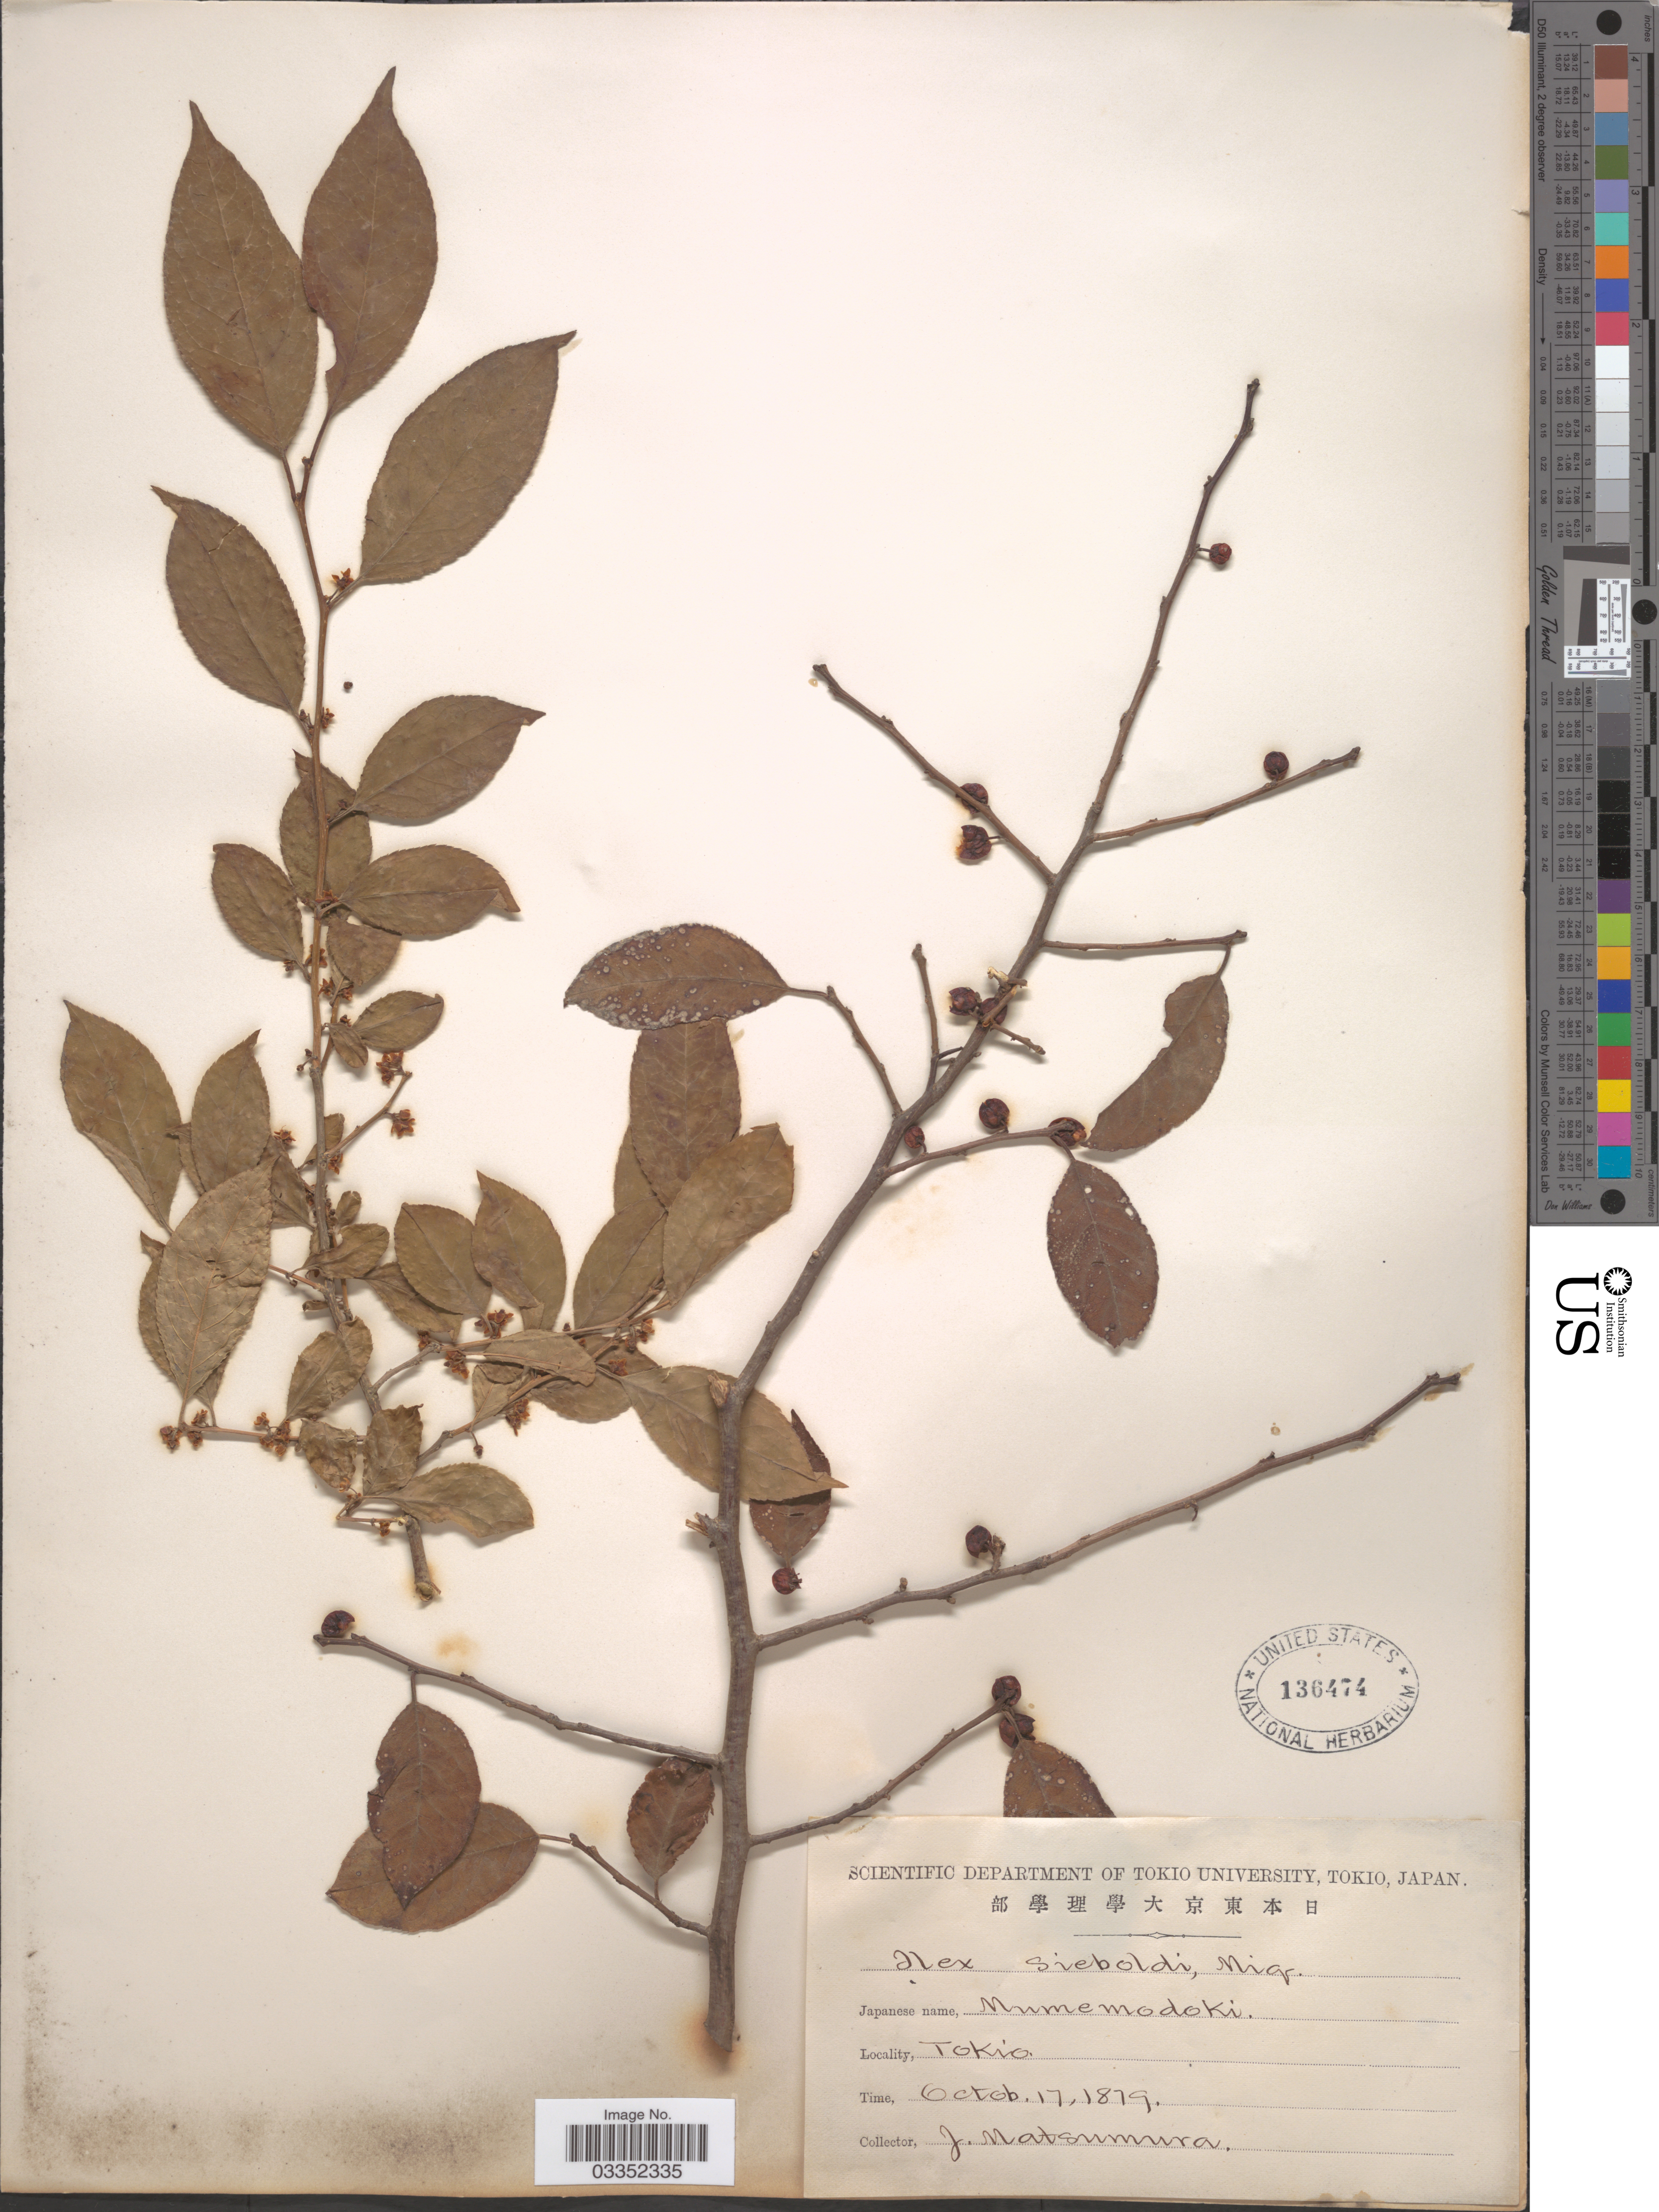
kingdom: Plantae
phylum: Tracheophyta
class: Magnoliopsida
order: Aquifoliales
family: Aquifoliaceae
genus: Ilex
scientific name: Ilex sieboldii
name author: Miq.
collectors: J. Matsumura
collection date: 1879-10-17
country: Japan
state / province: Tokyo, Federal City of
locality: Tokio.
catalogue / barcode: US 136474